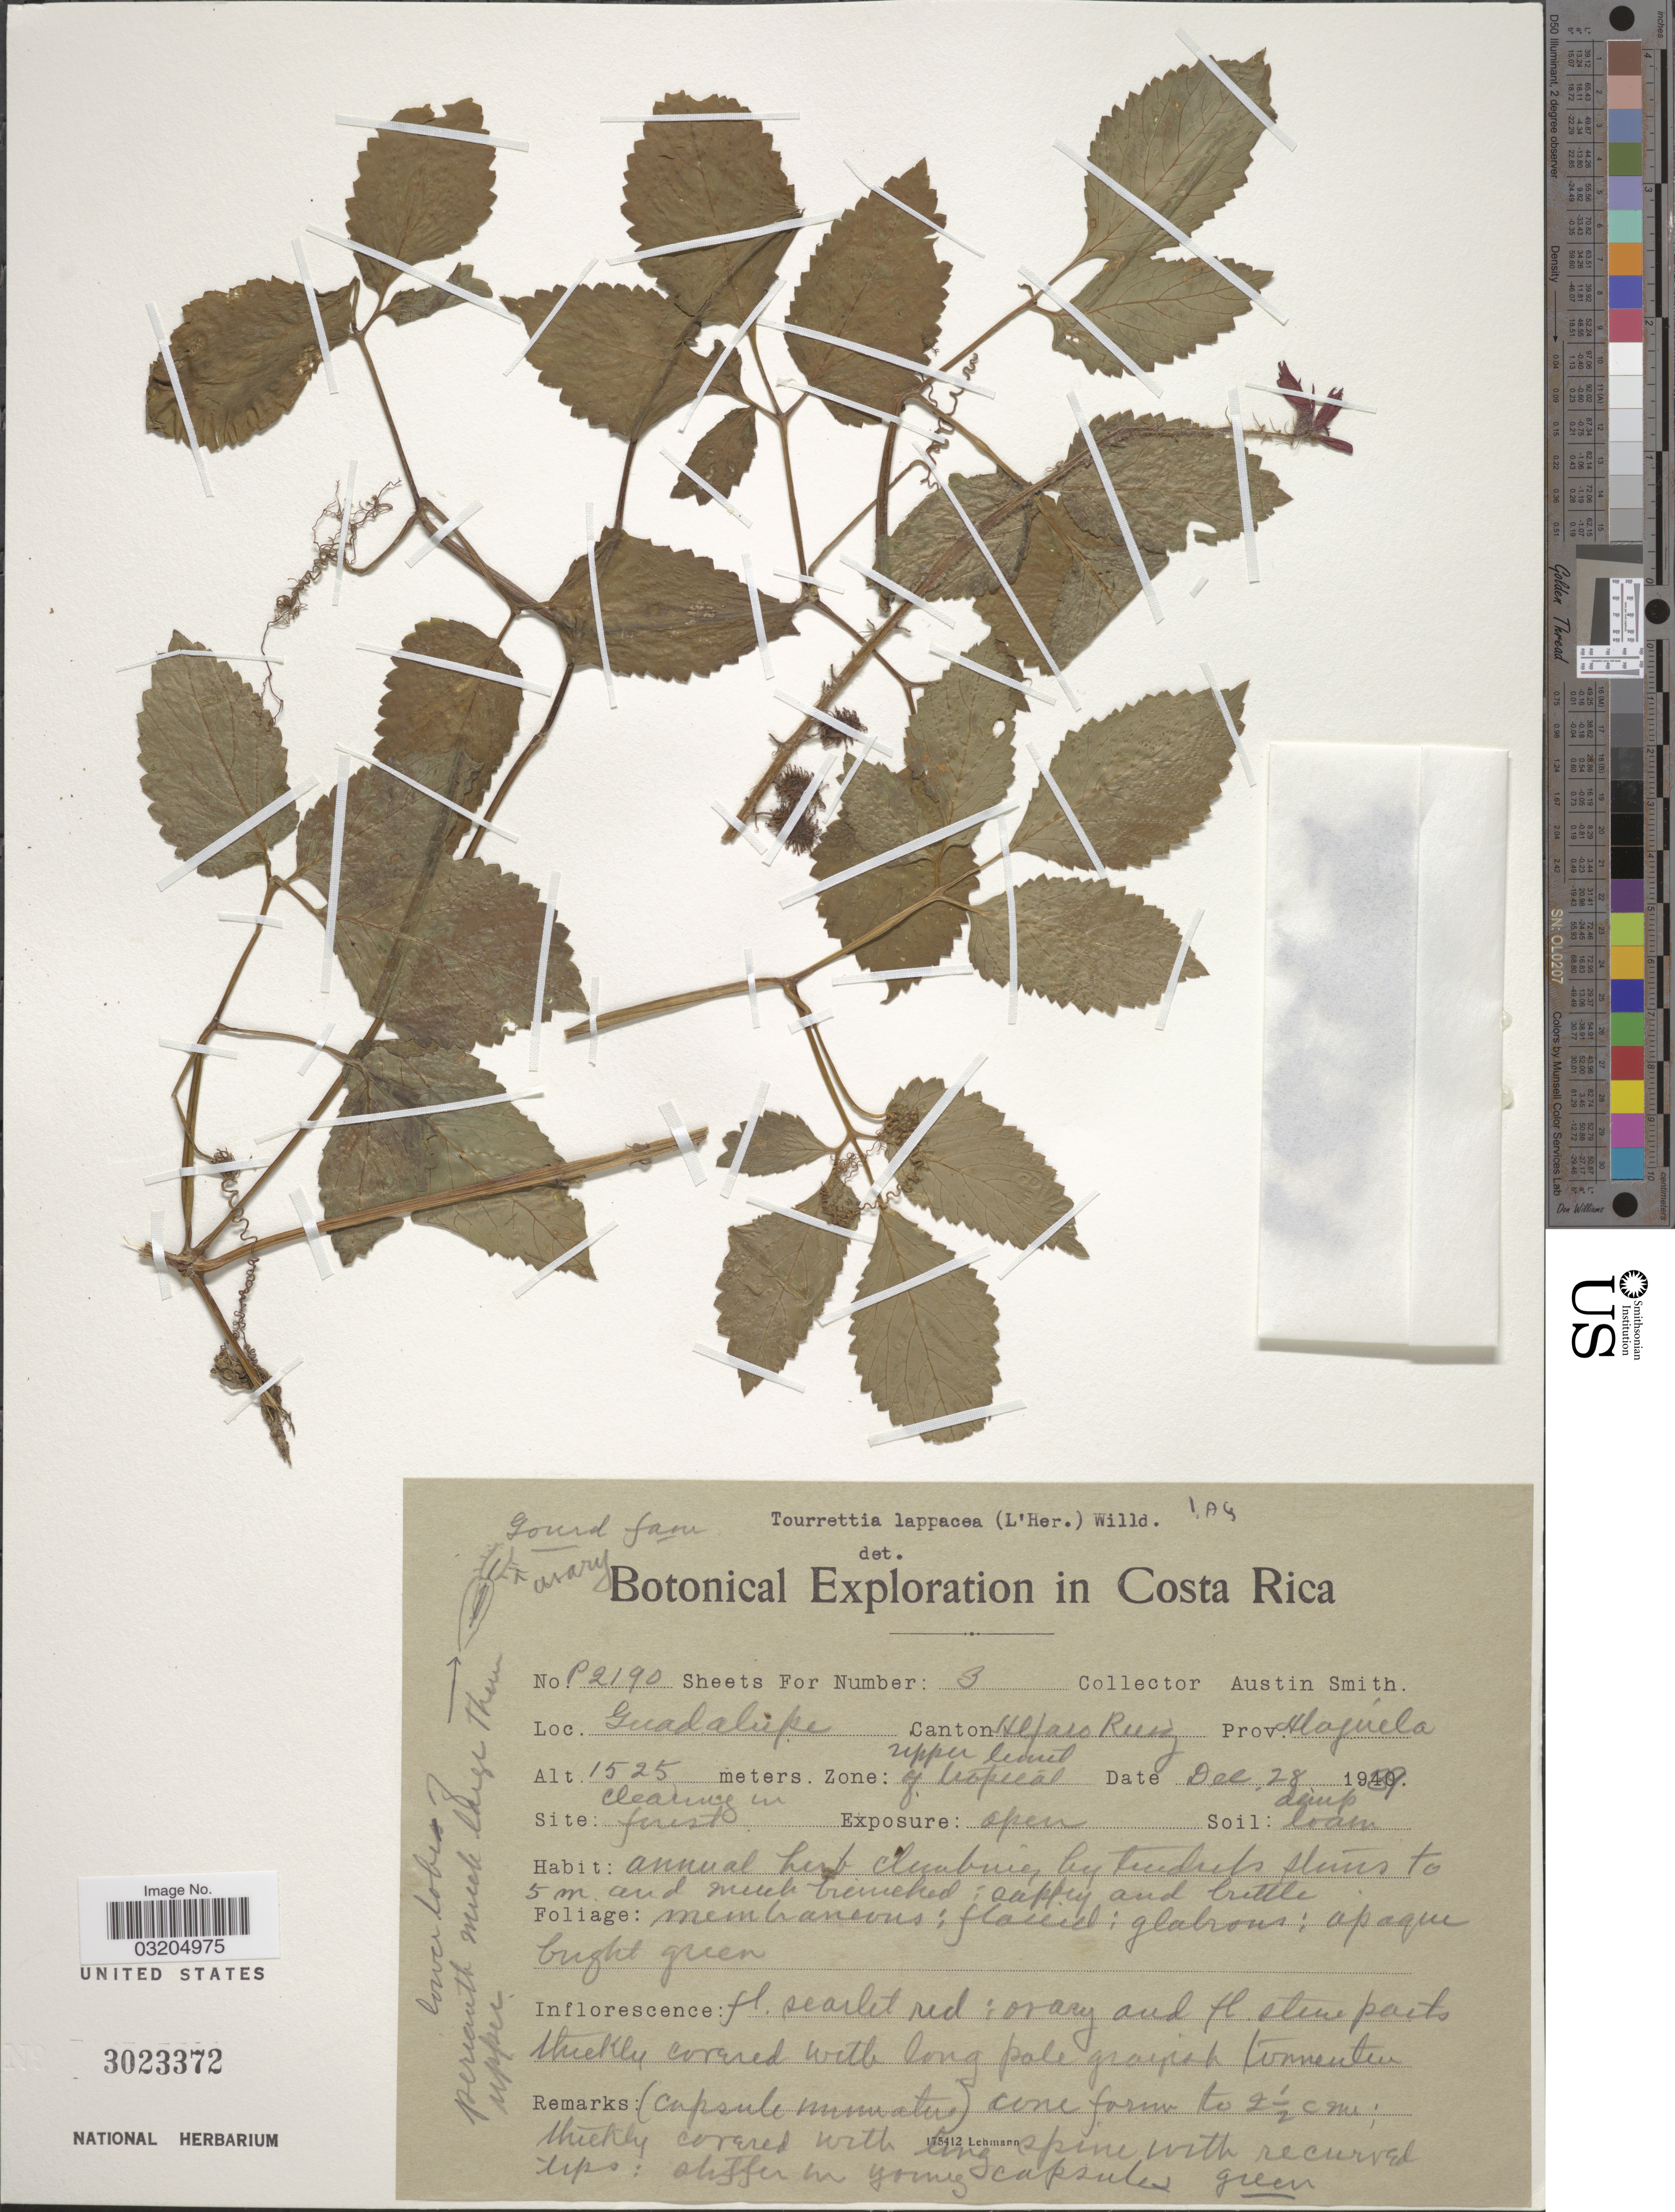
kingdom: Plantae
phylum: Tracheophyta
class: Magnoliopsida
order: Lamiales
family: Bignoniaceae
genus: Tourrettia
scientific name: Tourrettia lappacea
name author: (L'Hér.) Willd.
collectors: Aust P. Smith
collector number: P2190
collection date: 1939-12-28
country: Costa Rica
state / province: Alajuela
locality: Guadalupe, Canton Alfaro Ruiz.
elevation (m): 1525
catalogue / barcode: US 3023372